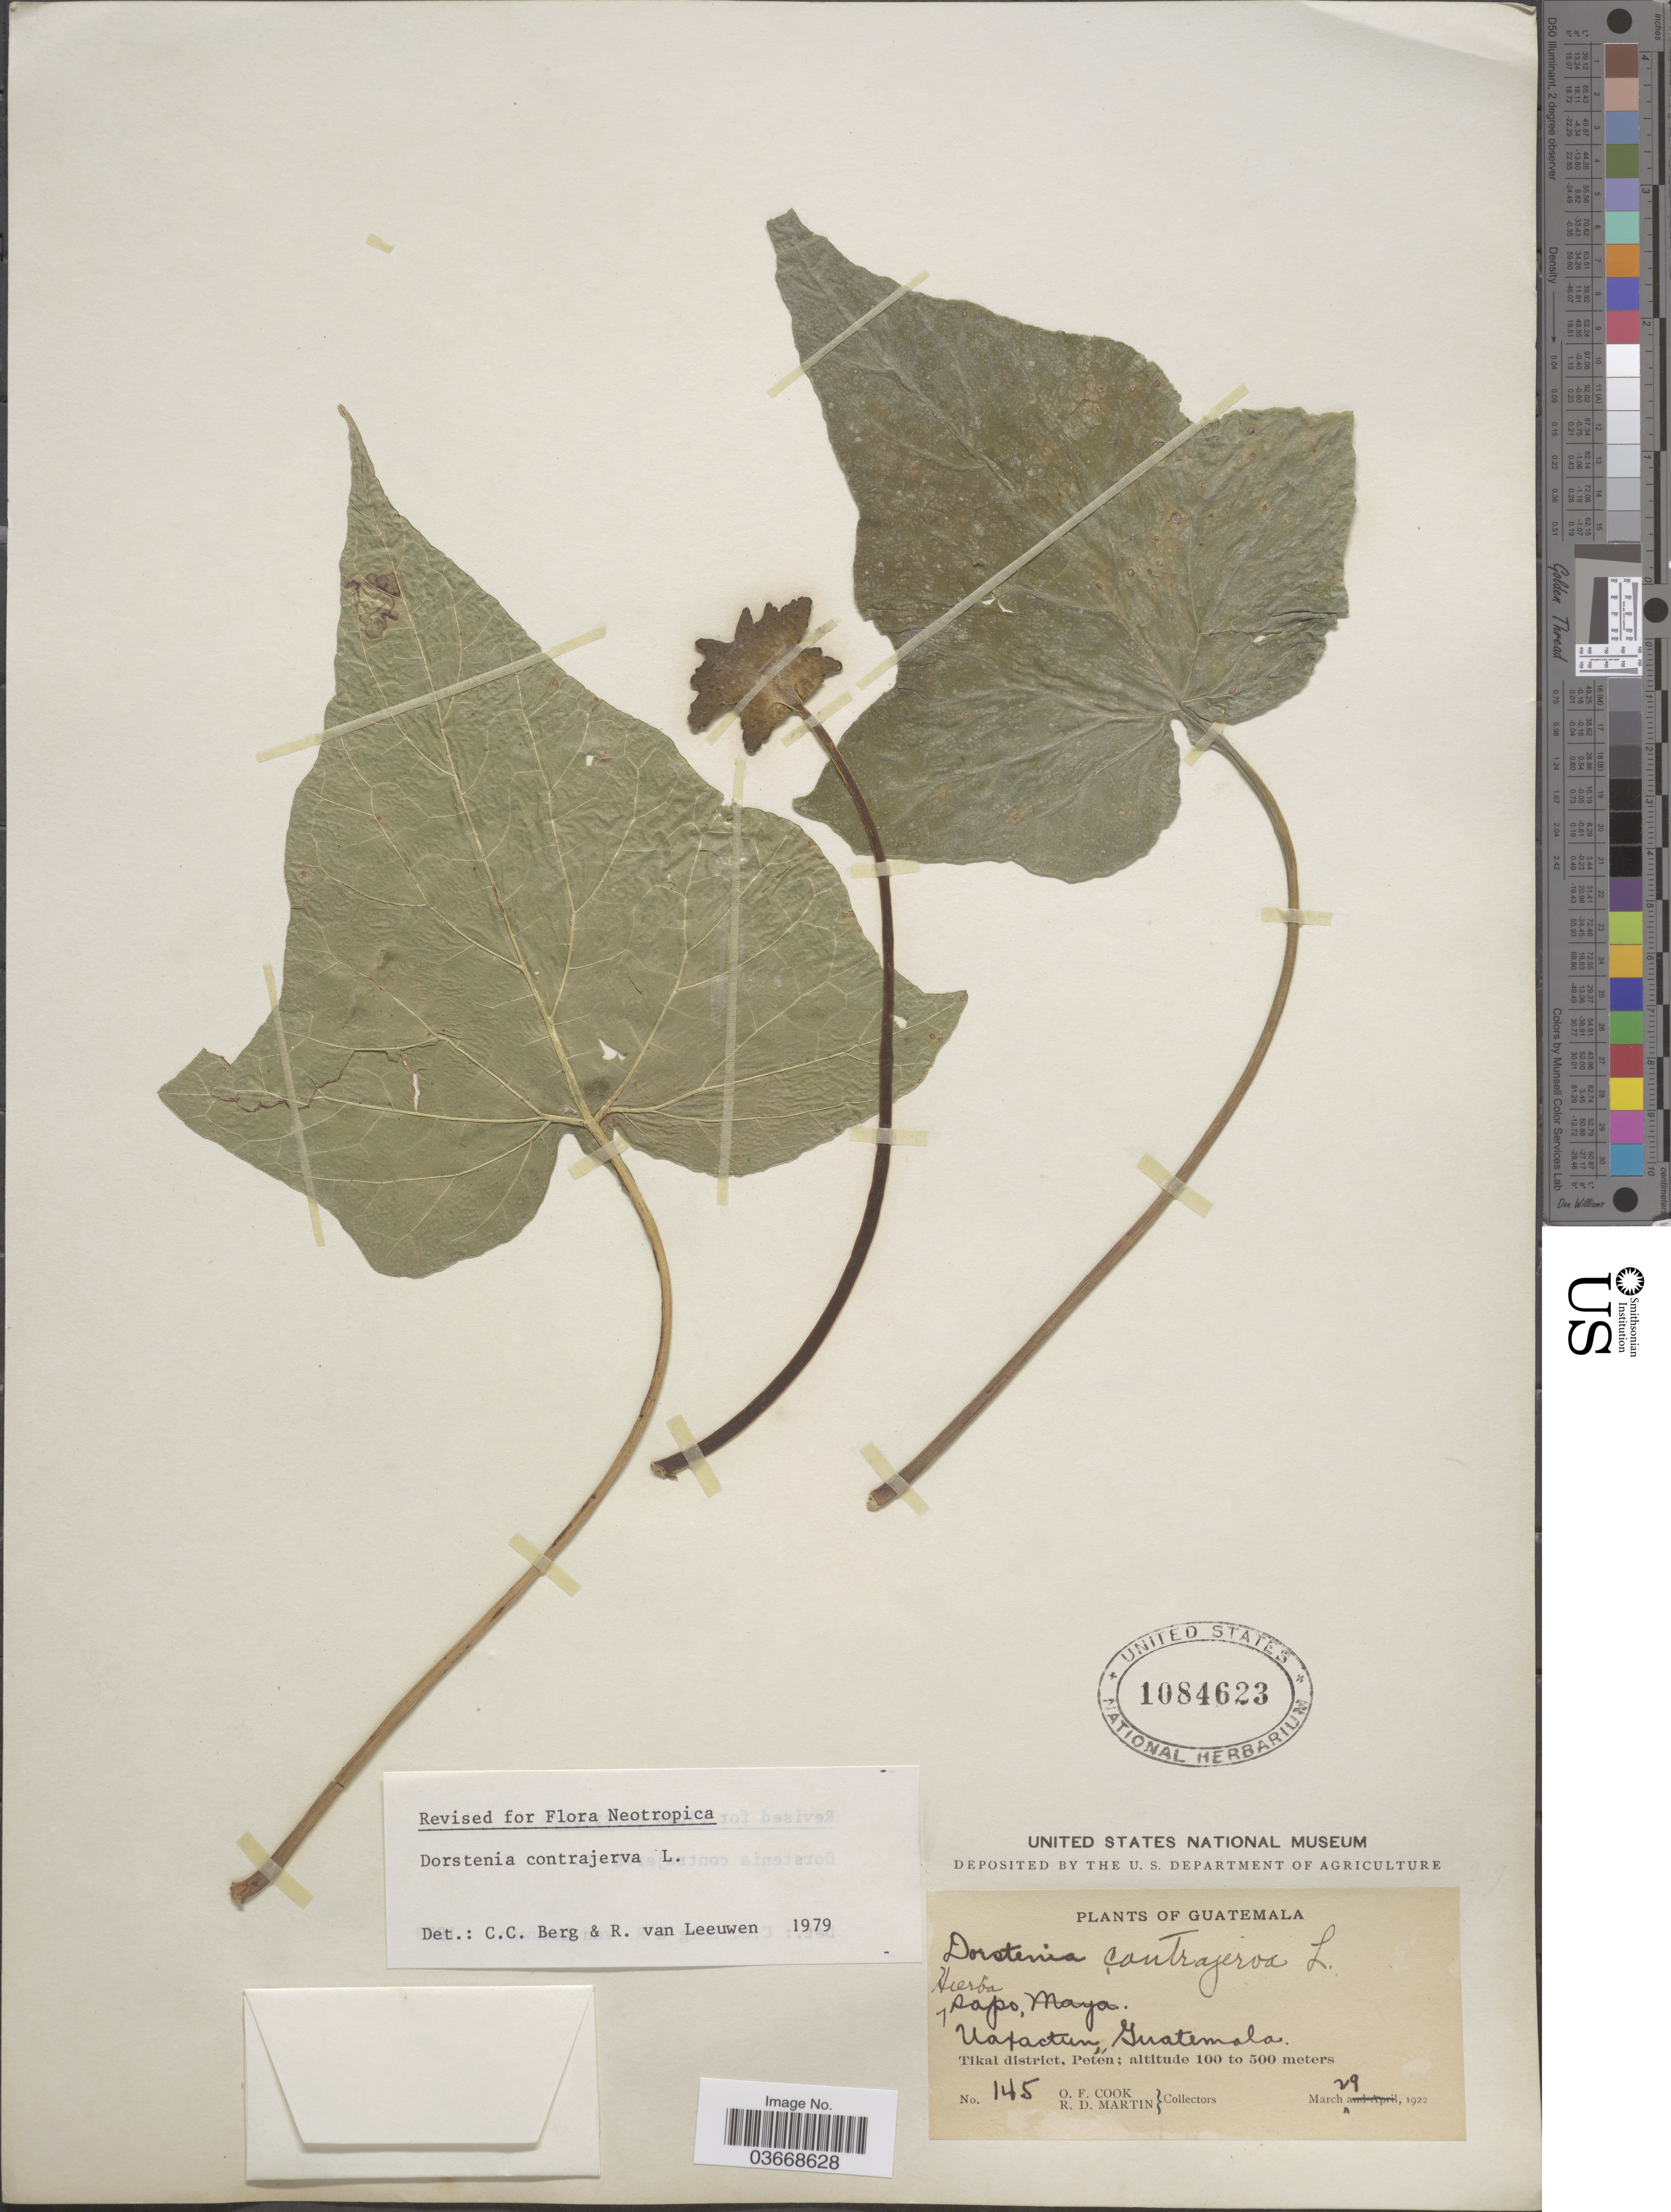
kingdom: Plantae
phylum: Tracheophyta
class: Magnoliopsida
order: Rosales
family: Moraceae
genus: Dorstenia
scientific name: Dorstenia contrajerva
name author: L.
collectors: O. F. Cook & R. D. Martin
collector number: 145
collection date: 1922-03-29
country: Guatemala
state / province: El Peten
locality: Uaxactun. Tikal district, Petén.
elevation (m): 100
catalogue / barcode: US 1084623